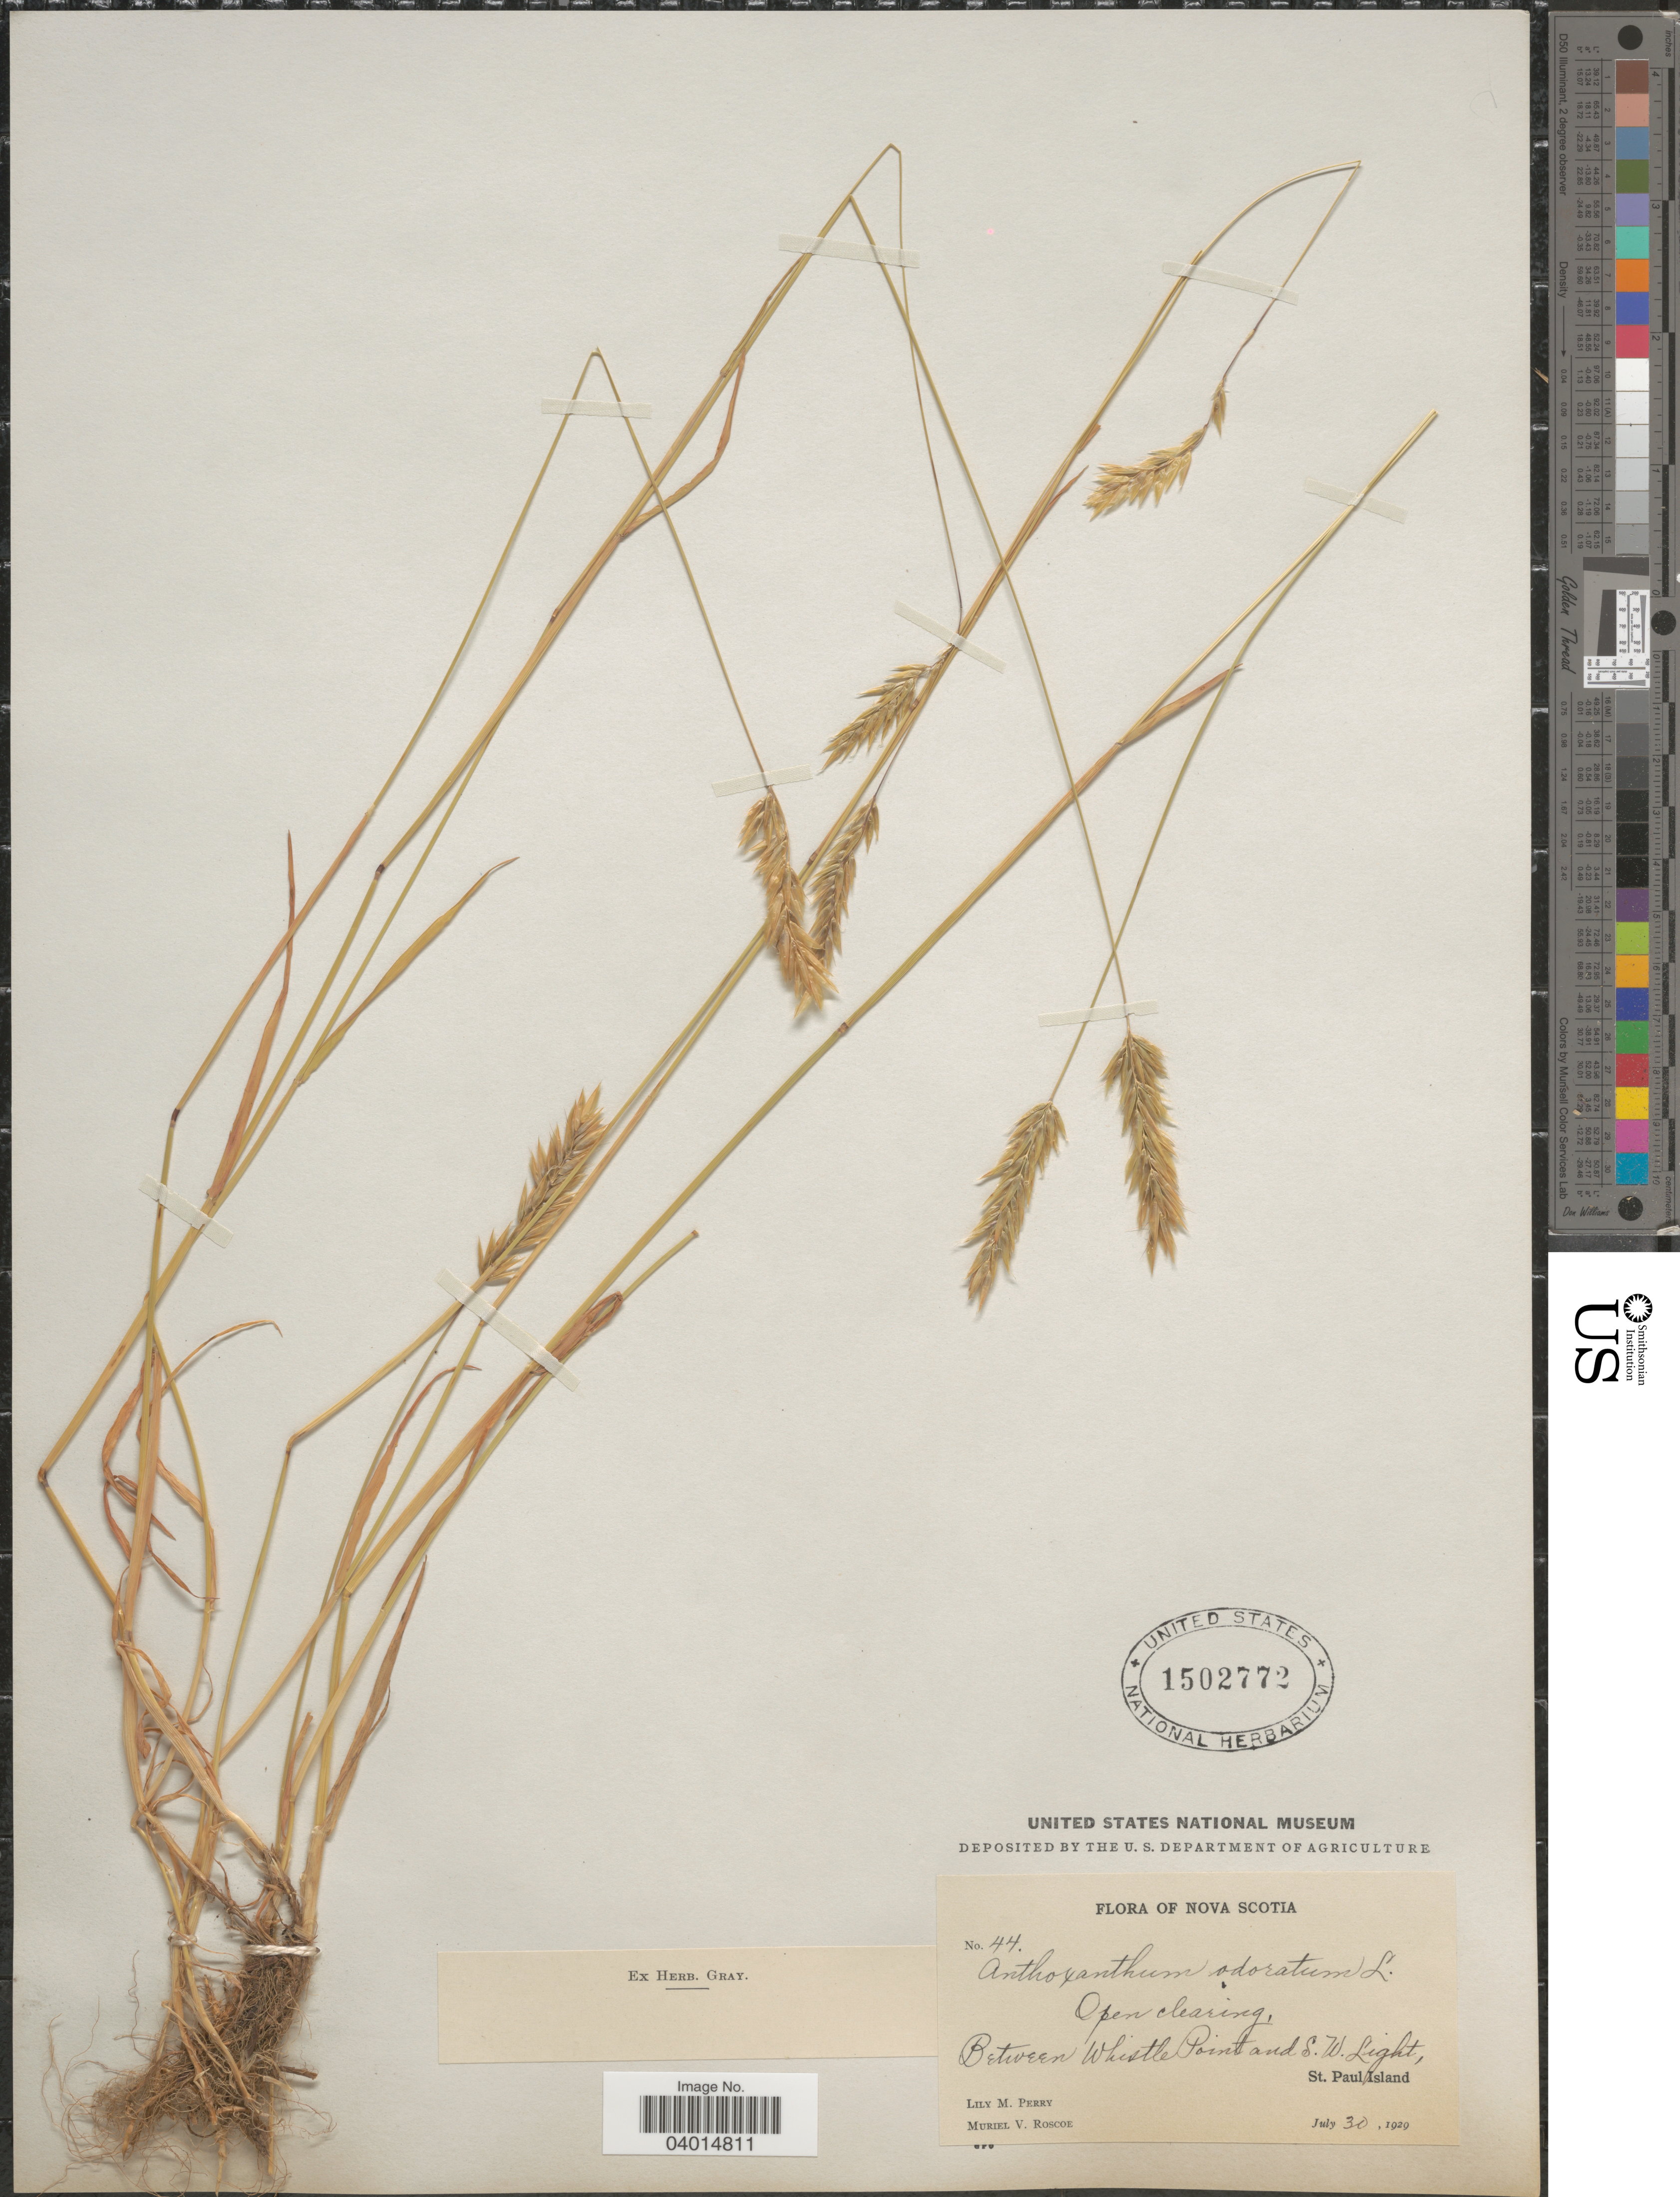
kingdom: Plantae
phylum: Tracheophyta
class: Liliopsida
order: Poales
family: Poaceae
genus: Anthoxanthum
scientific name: Anthoxanthum odoratum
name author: L.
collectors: L. M. Perry & M. Roscoe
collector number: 44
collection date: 1929-07-30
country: Canada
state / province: Nova Scotia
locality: Open clearing, Between Whistle Point and S. W. Light, St. Paul Island.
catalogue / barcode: US 1502772